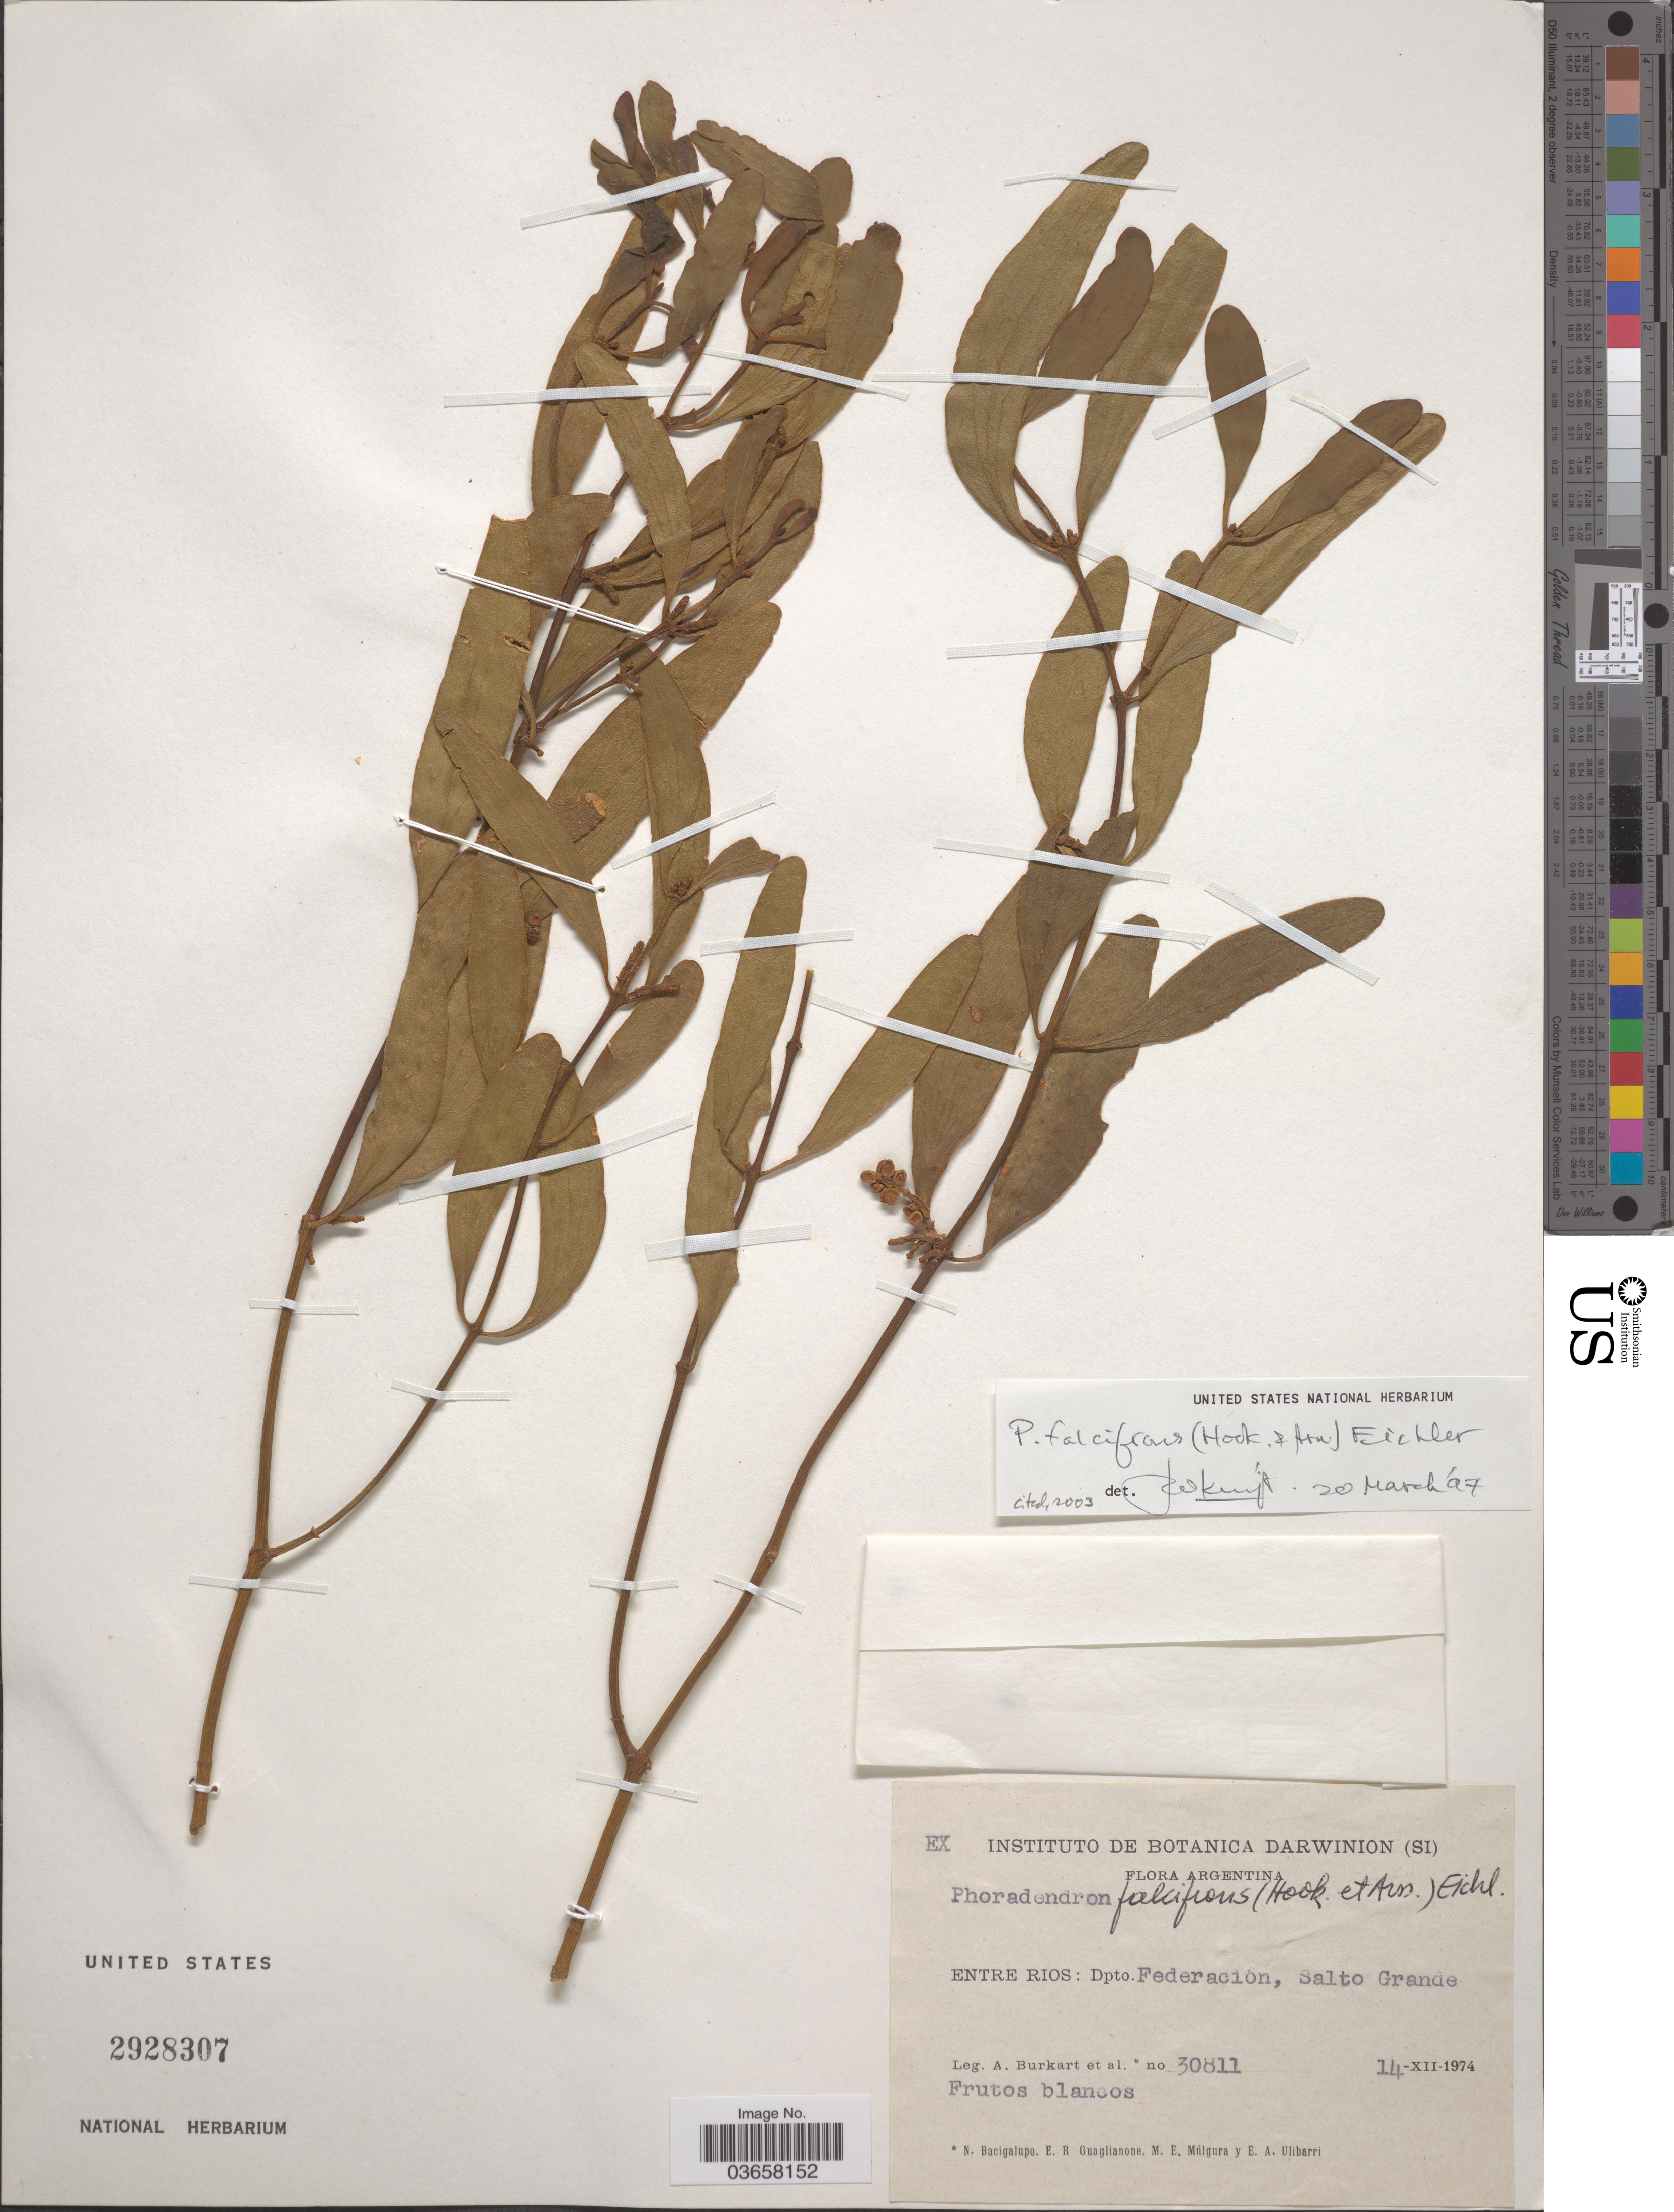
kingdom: Plantae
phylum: Tracheophyta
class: Magnoliopsida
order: Santalales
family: Viscaceae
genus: Phoradendron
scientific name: Phoradendron falcifrons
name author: (Hook. & Arn.) Eichler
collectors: A. E. Burkart, N. M. Bacigalupo, E. R. Guaglianone, M. E. Múlgura & E. A. Ulibarri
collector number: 30811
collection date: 1974-12-14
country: Argentina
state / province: Entre Rios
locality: Dpto. Federacion, Salto Grande.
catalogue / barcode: US 2928307